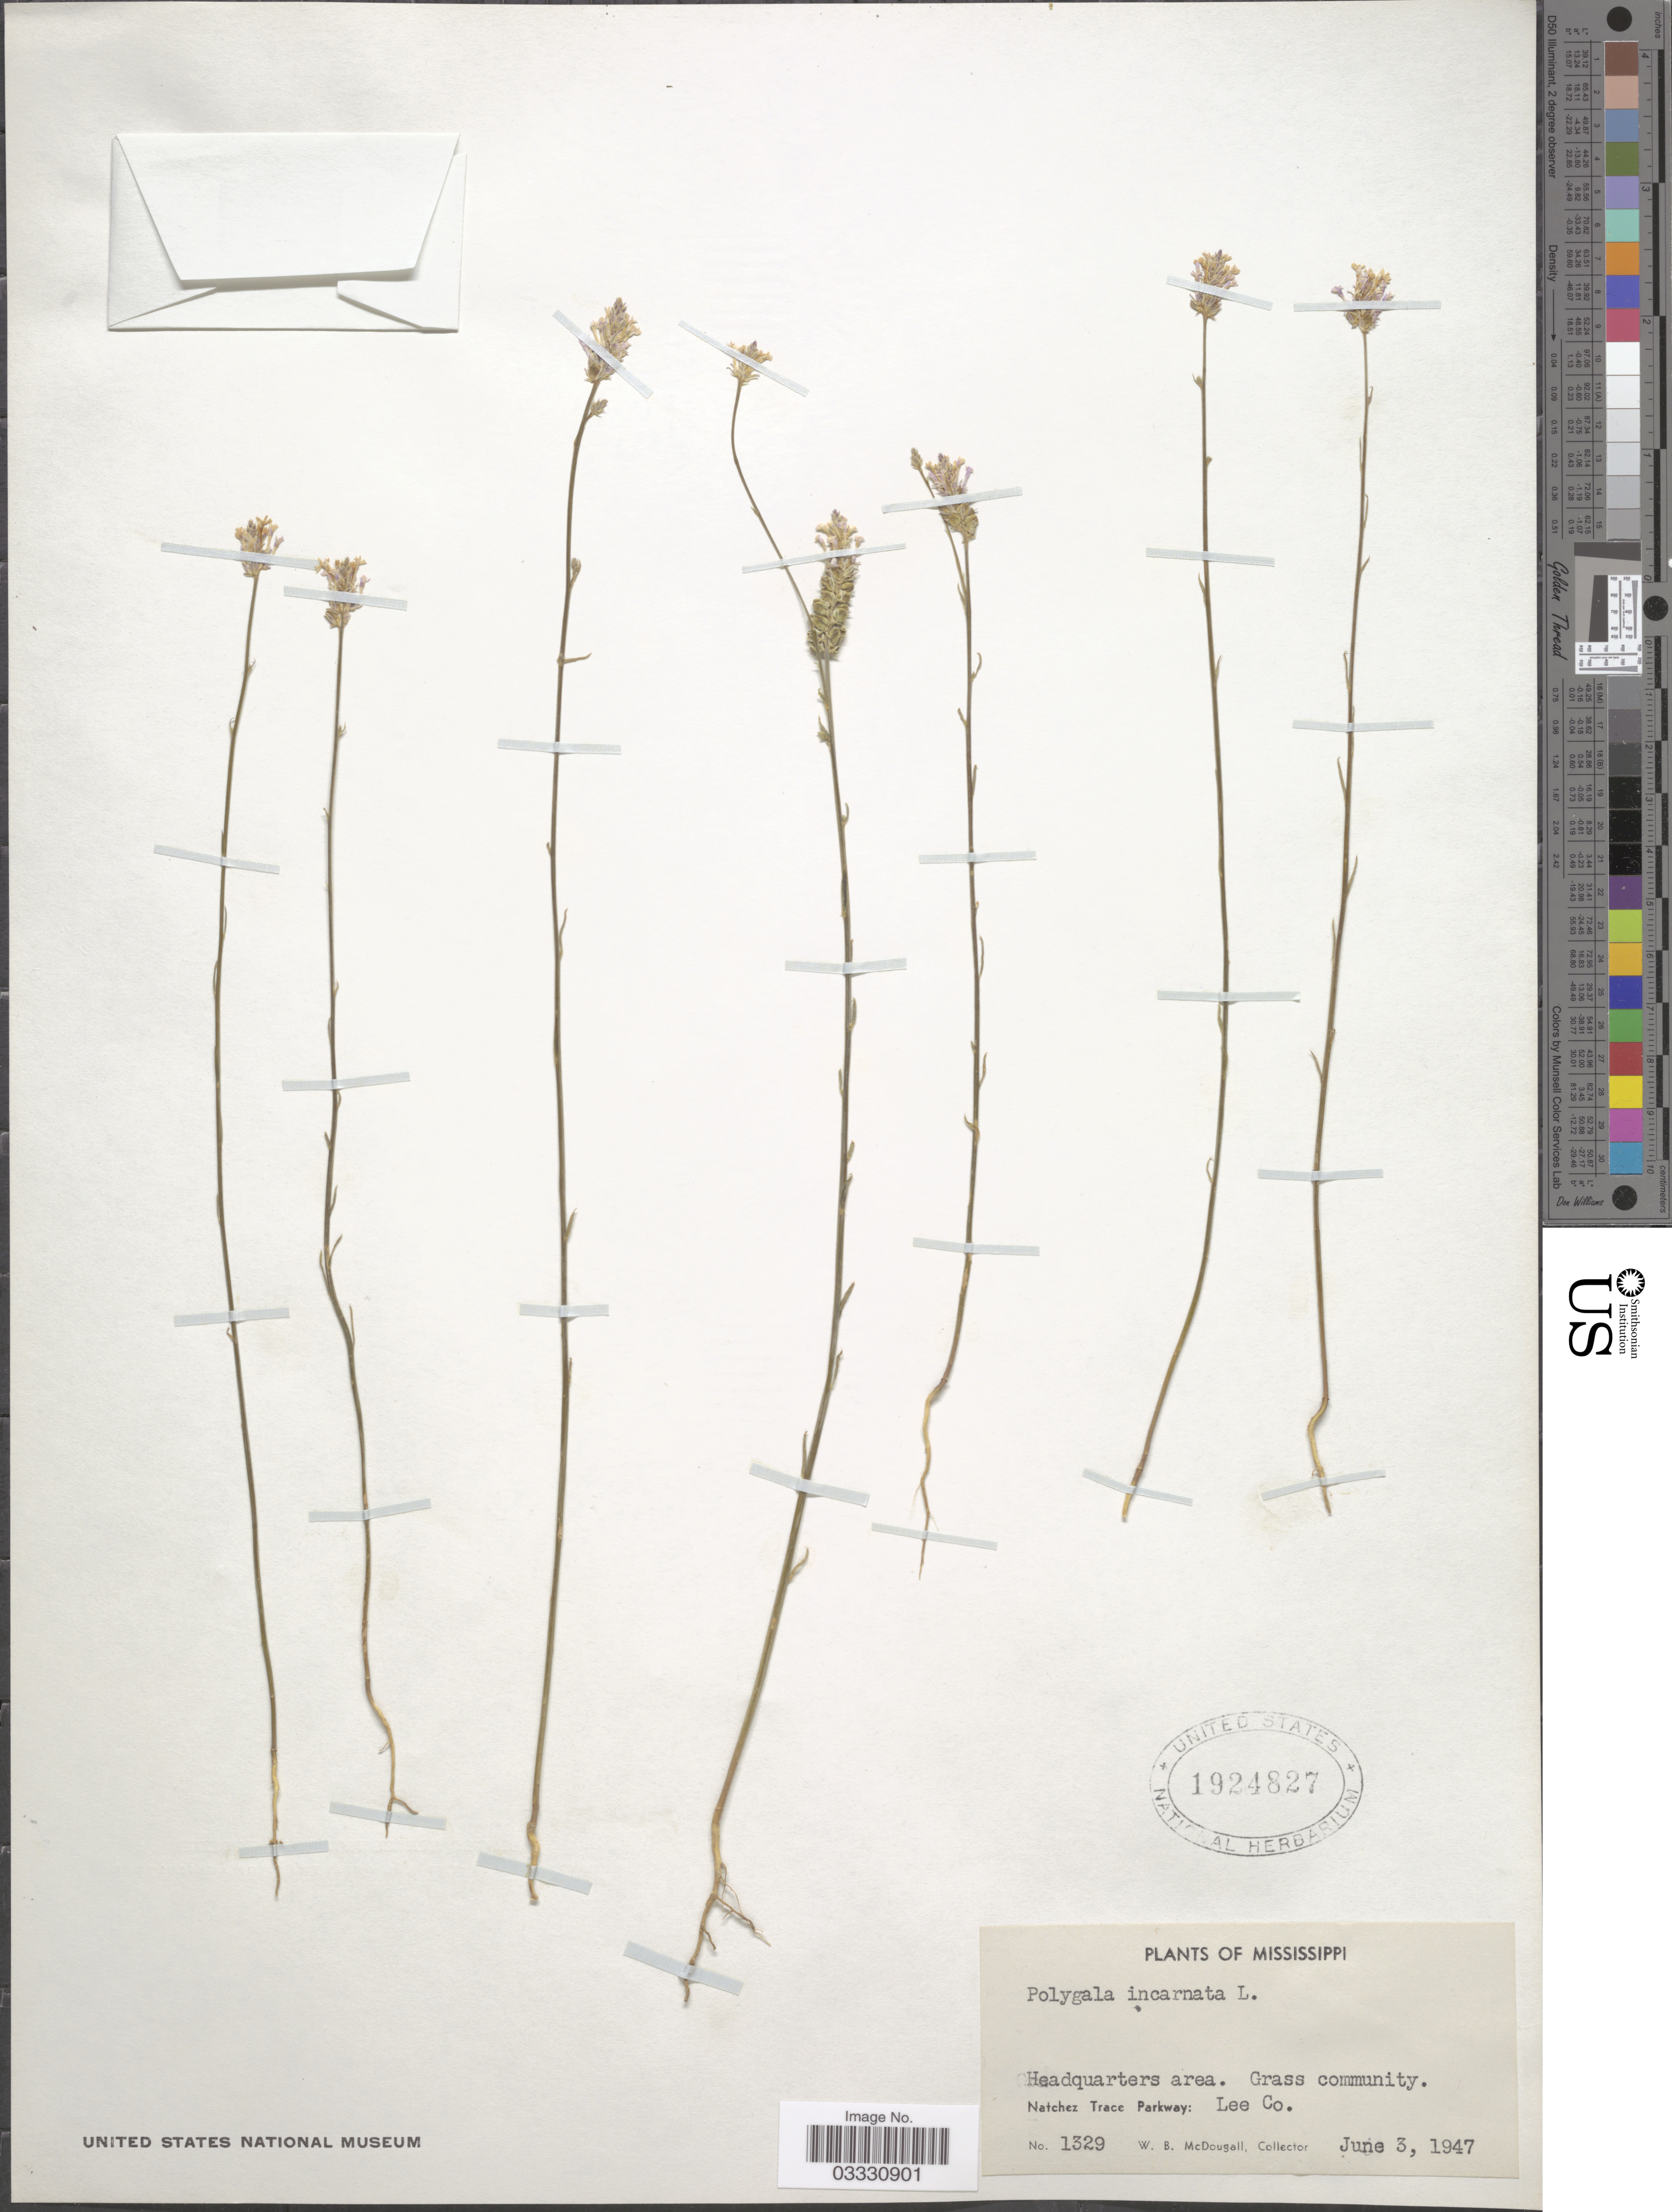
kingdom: Plantae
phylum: Tracheophyta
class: Magnoliopsida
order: Fabales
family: Polygalaceae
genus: Polygala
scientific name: Polygala incarnata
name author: L.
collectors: W. B. McDougall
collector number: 1329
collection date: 1947-06-03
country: United States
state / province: Mississippi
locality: Headquarters area. Natchez Trace Parkway: Lee Co.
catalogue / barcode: US 1924827